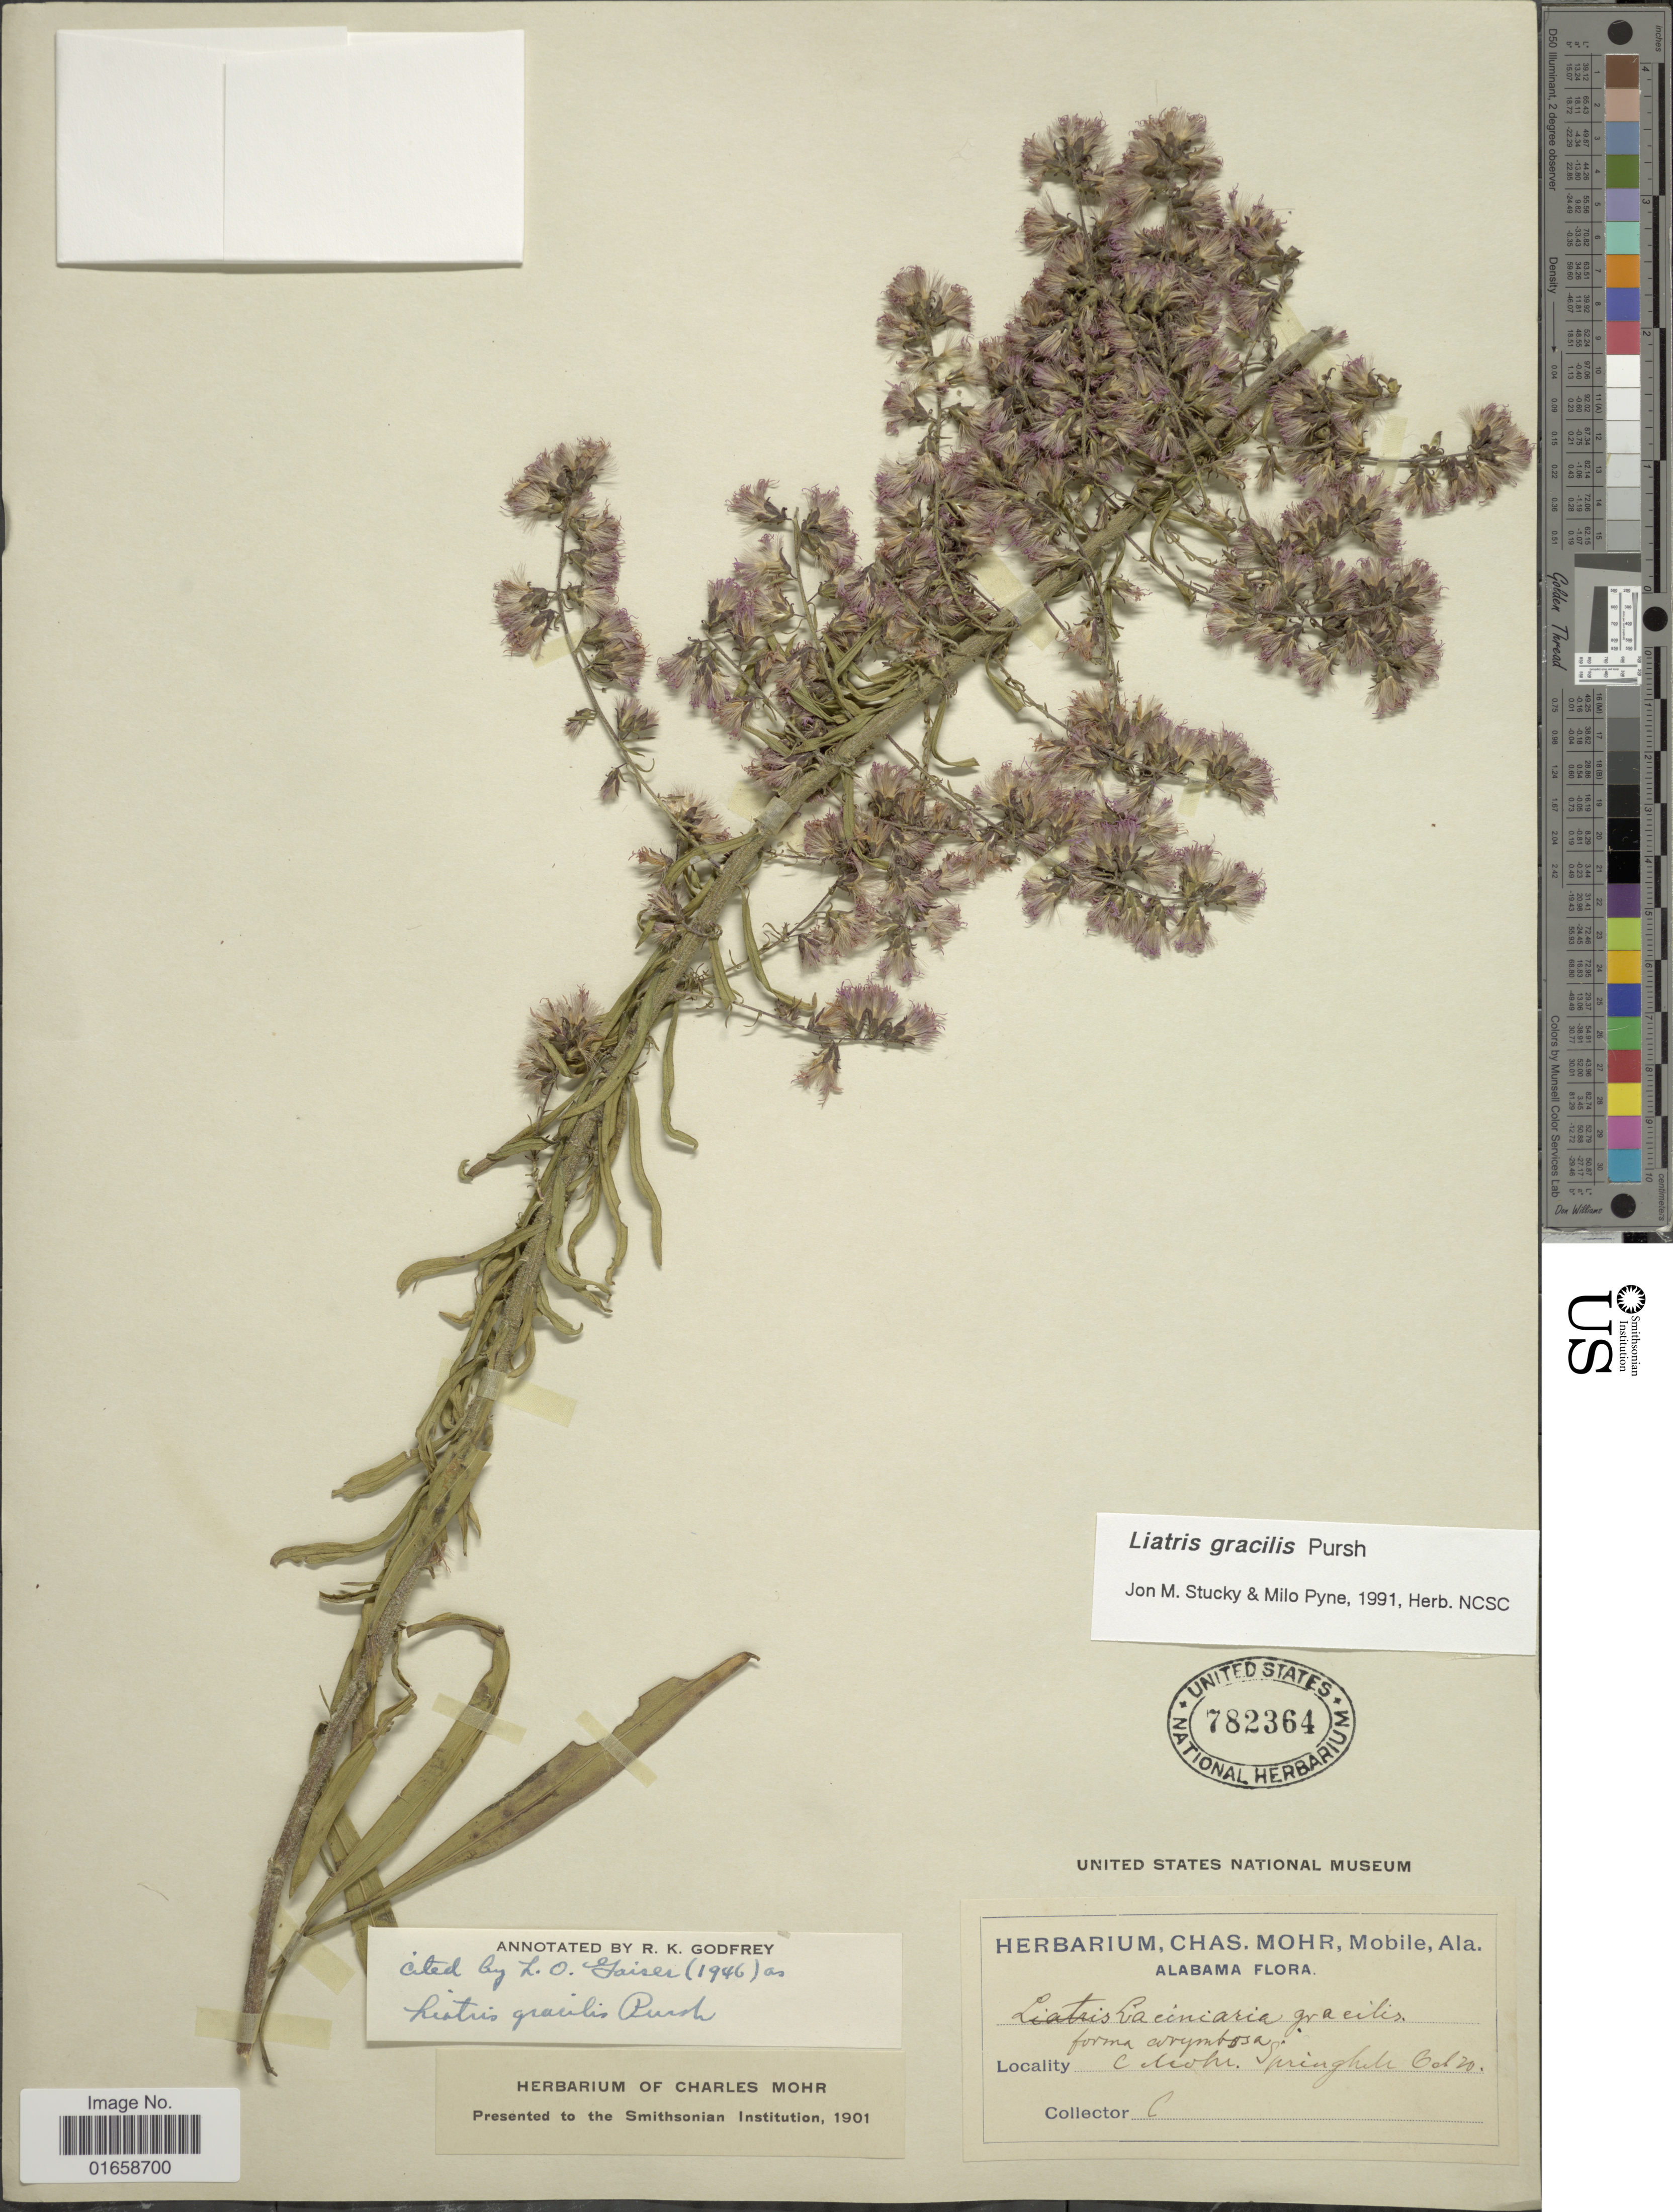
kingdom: Plantae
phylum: Tracheophyta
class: Magnoliopsida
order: Asterales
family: Asteraceae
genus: Liatris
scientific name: Liatris gracilis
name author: Pursh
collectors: C. T. Mohr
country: United States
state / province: Alabama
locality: Springhill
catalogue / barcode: US 782364